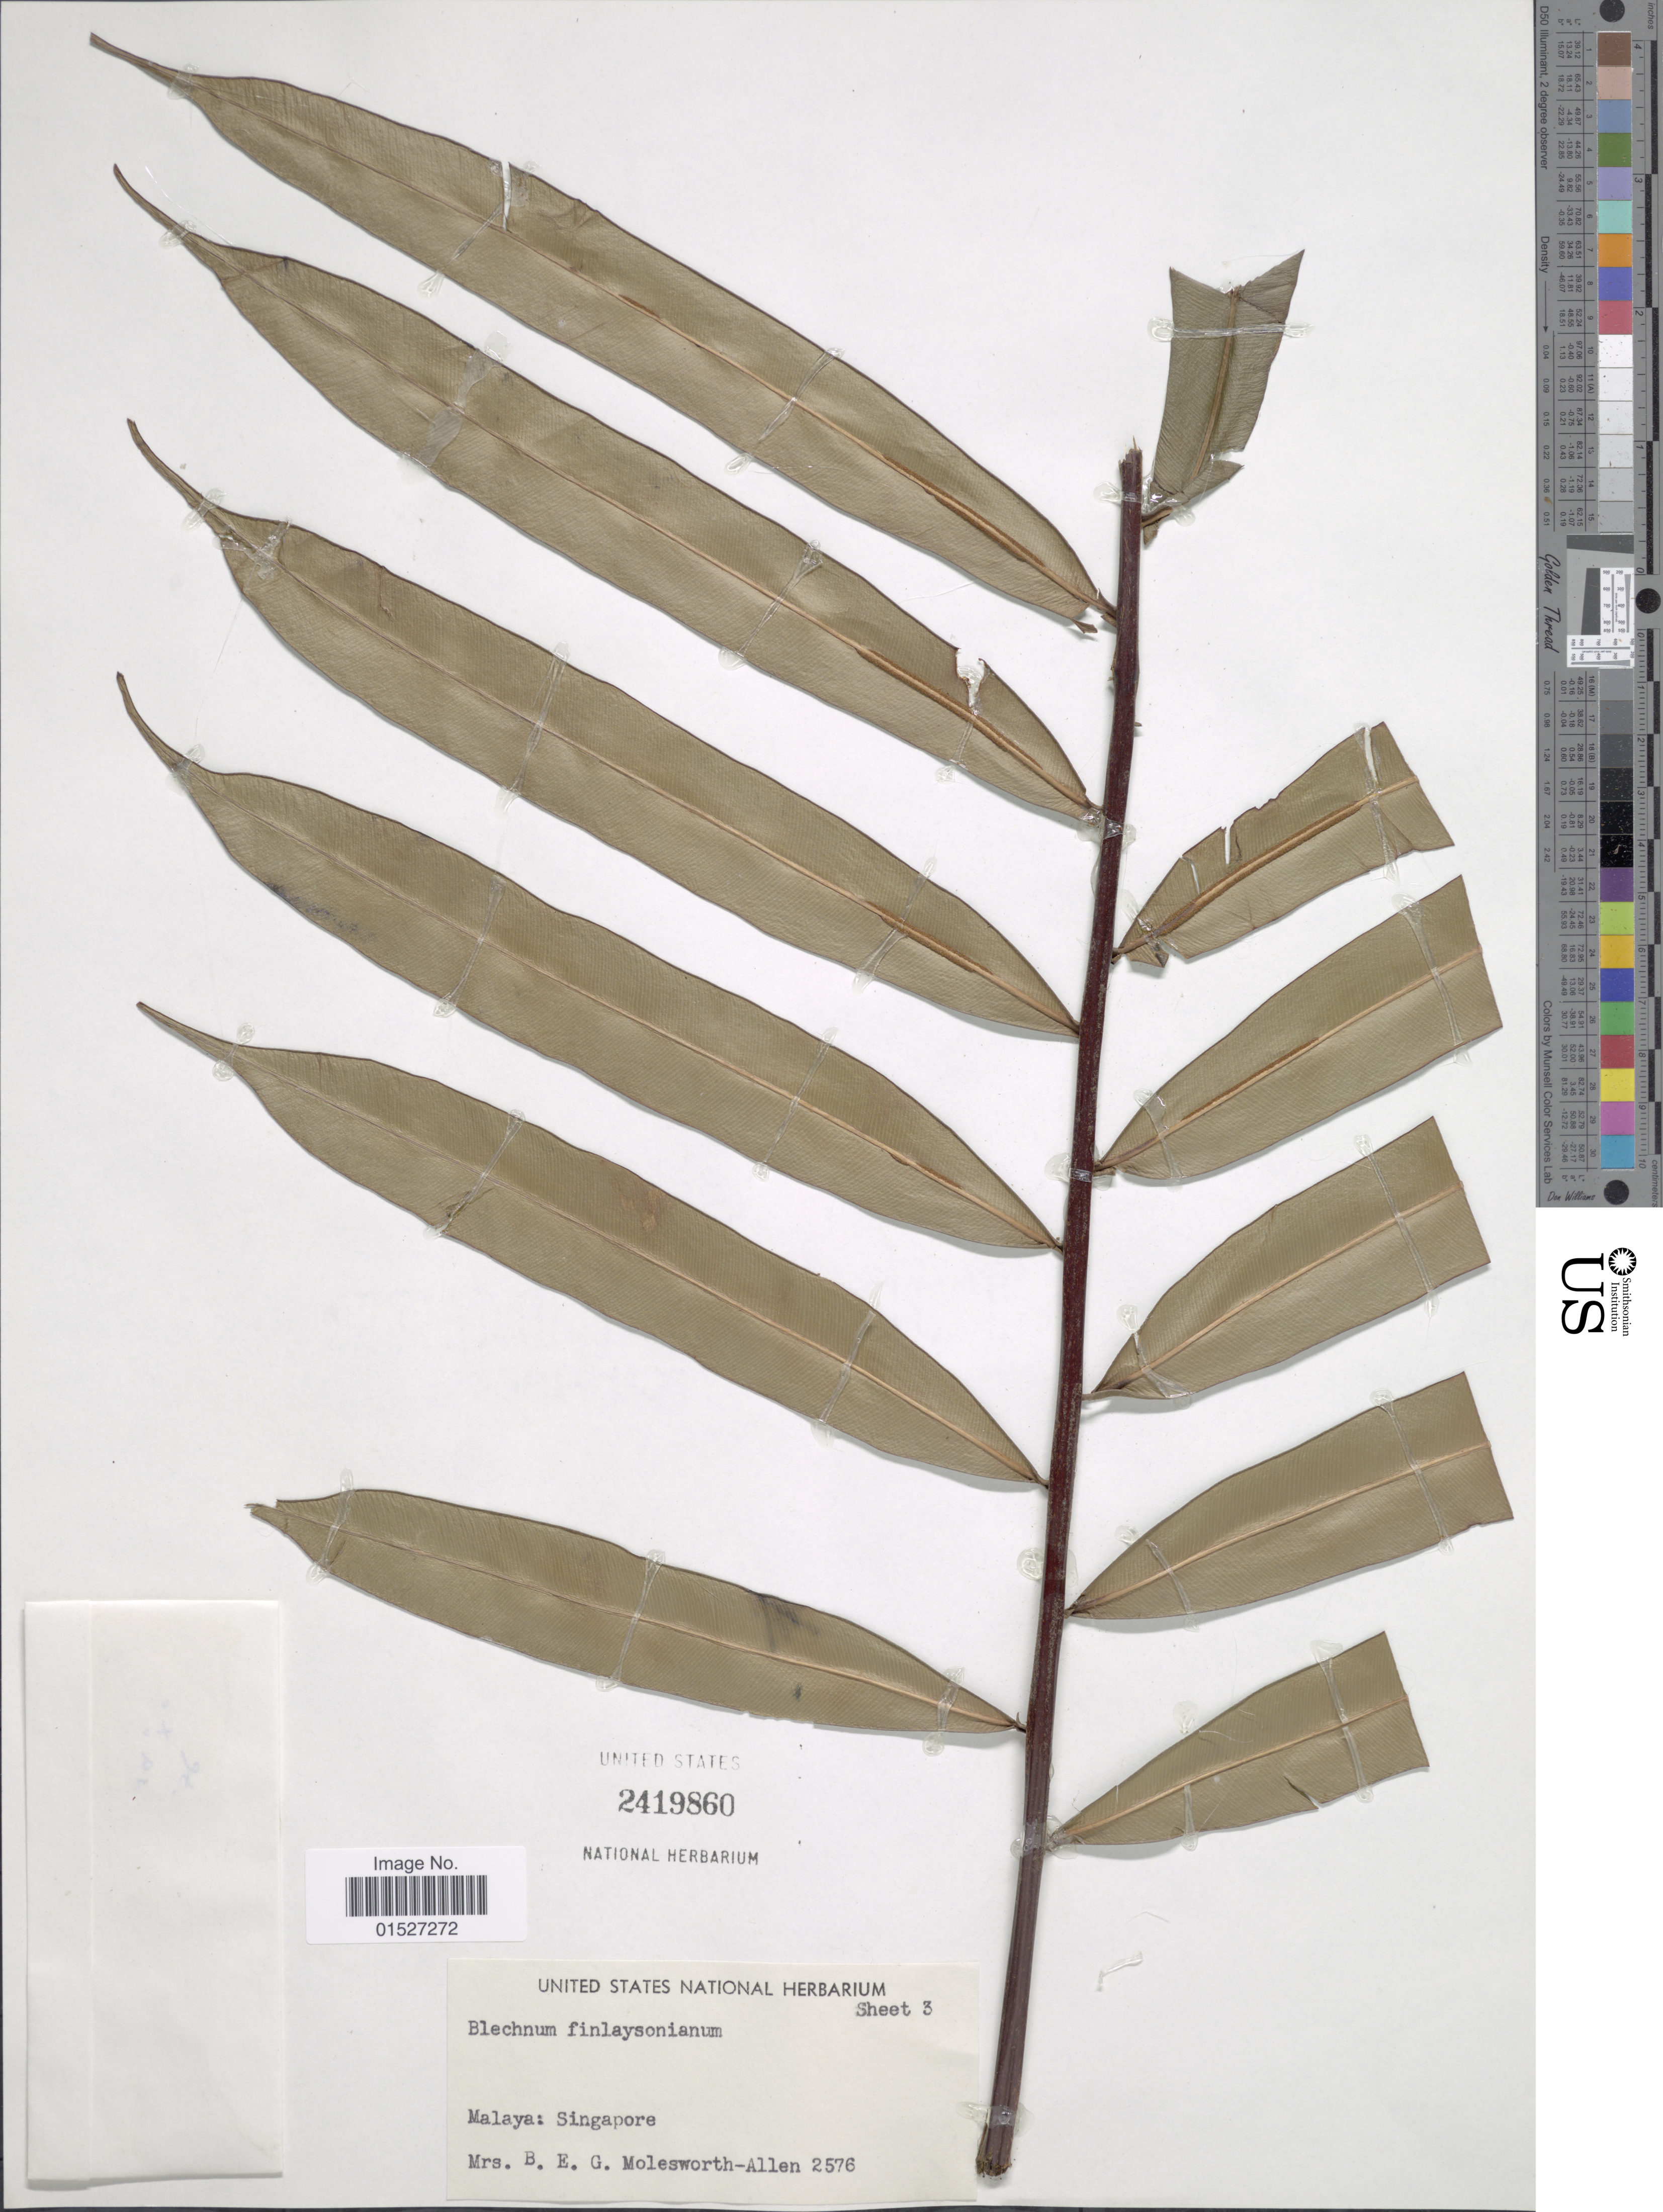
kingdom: Plantae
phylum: Tracheophyta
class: Polypodiopsida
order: Polypodiales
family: Blechnaceae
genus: Blechnum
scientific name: Blechnum finlaysonianum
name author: Wall.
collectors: Mrs. B. E. G. Molesworth-Allen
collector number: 2576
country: Singapore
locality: Malaya.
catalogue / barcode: US 2419860